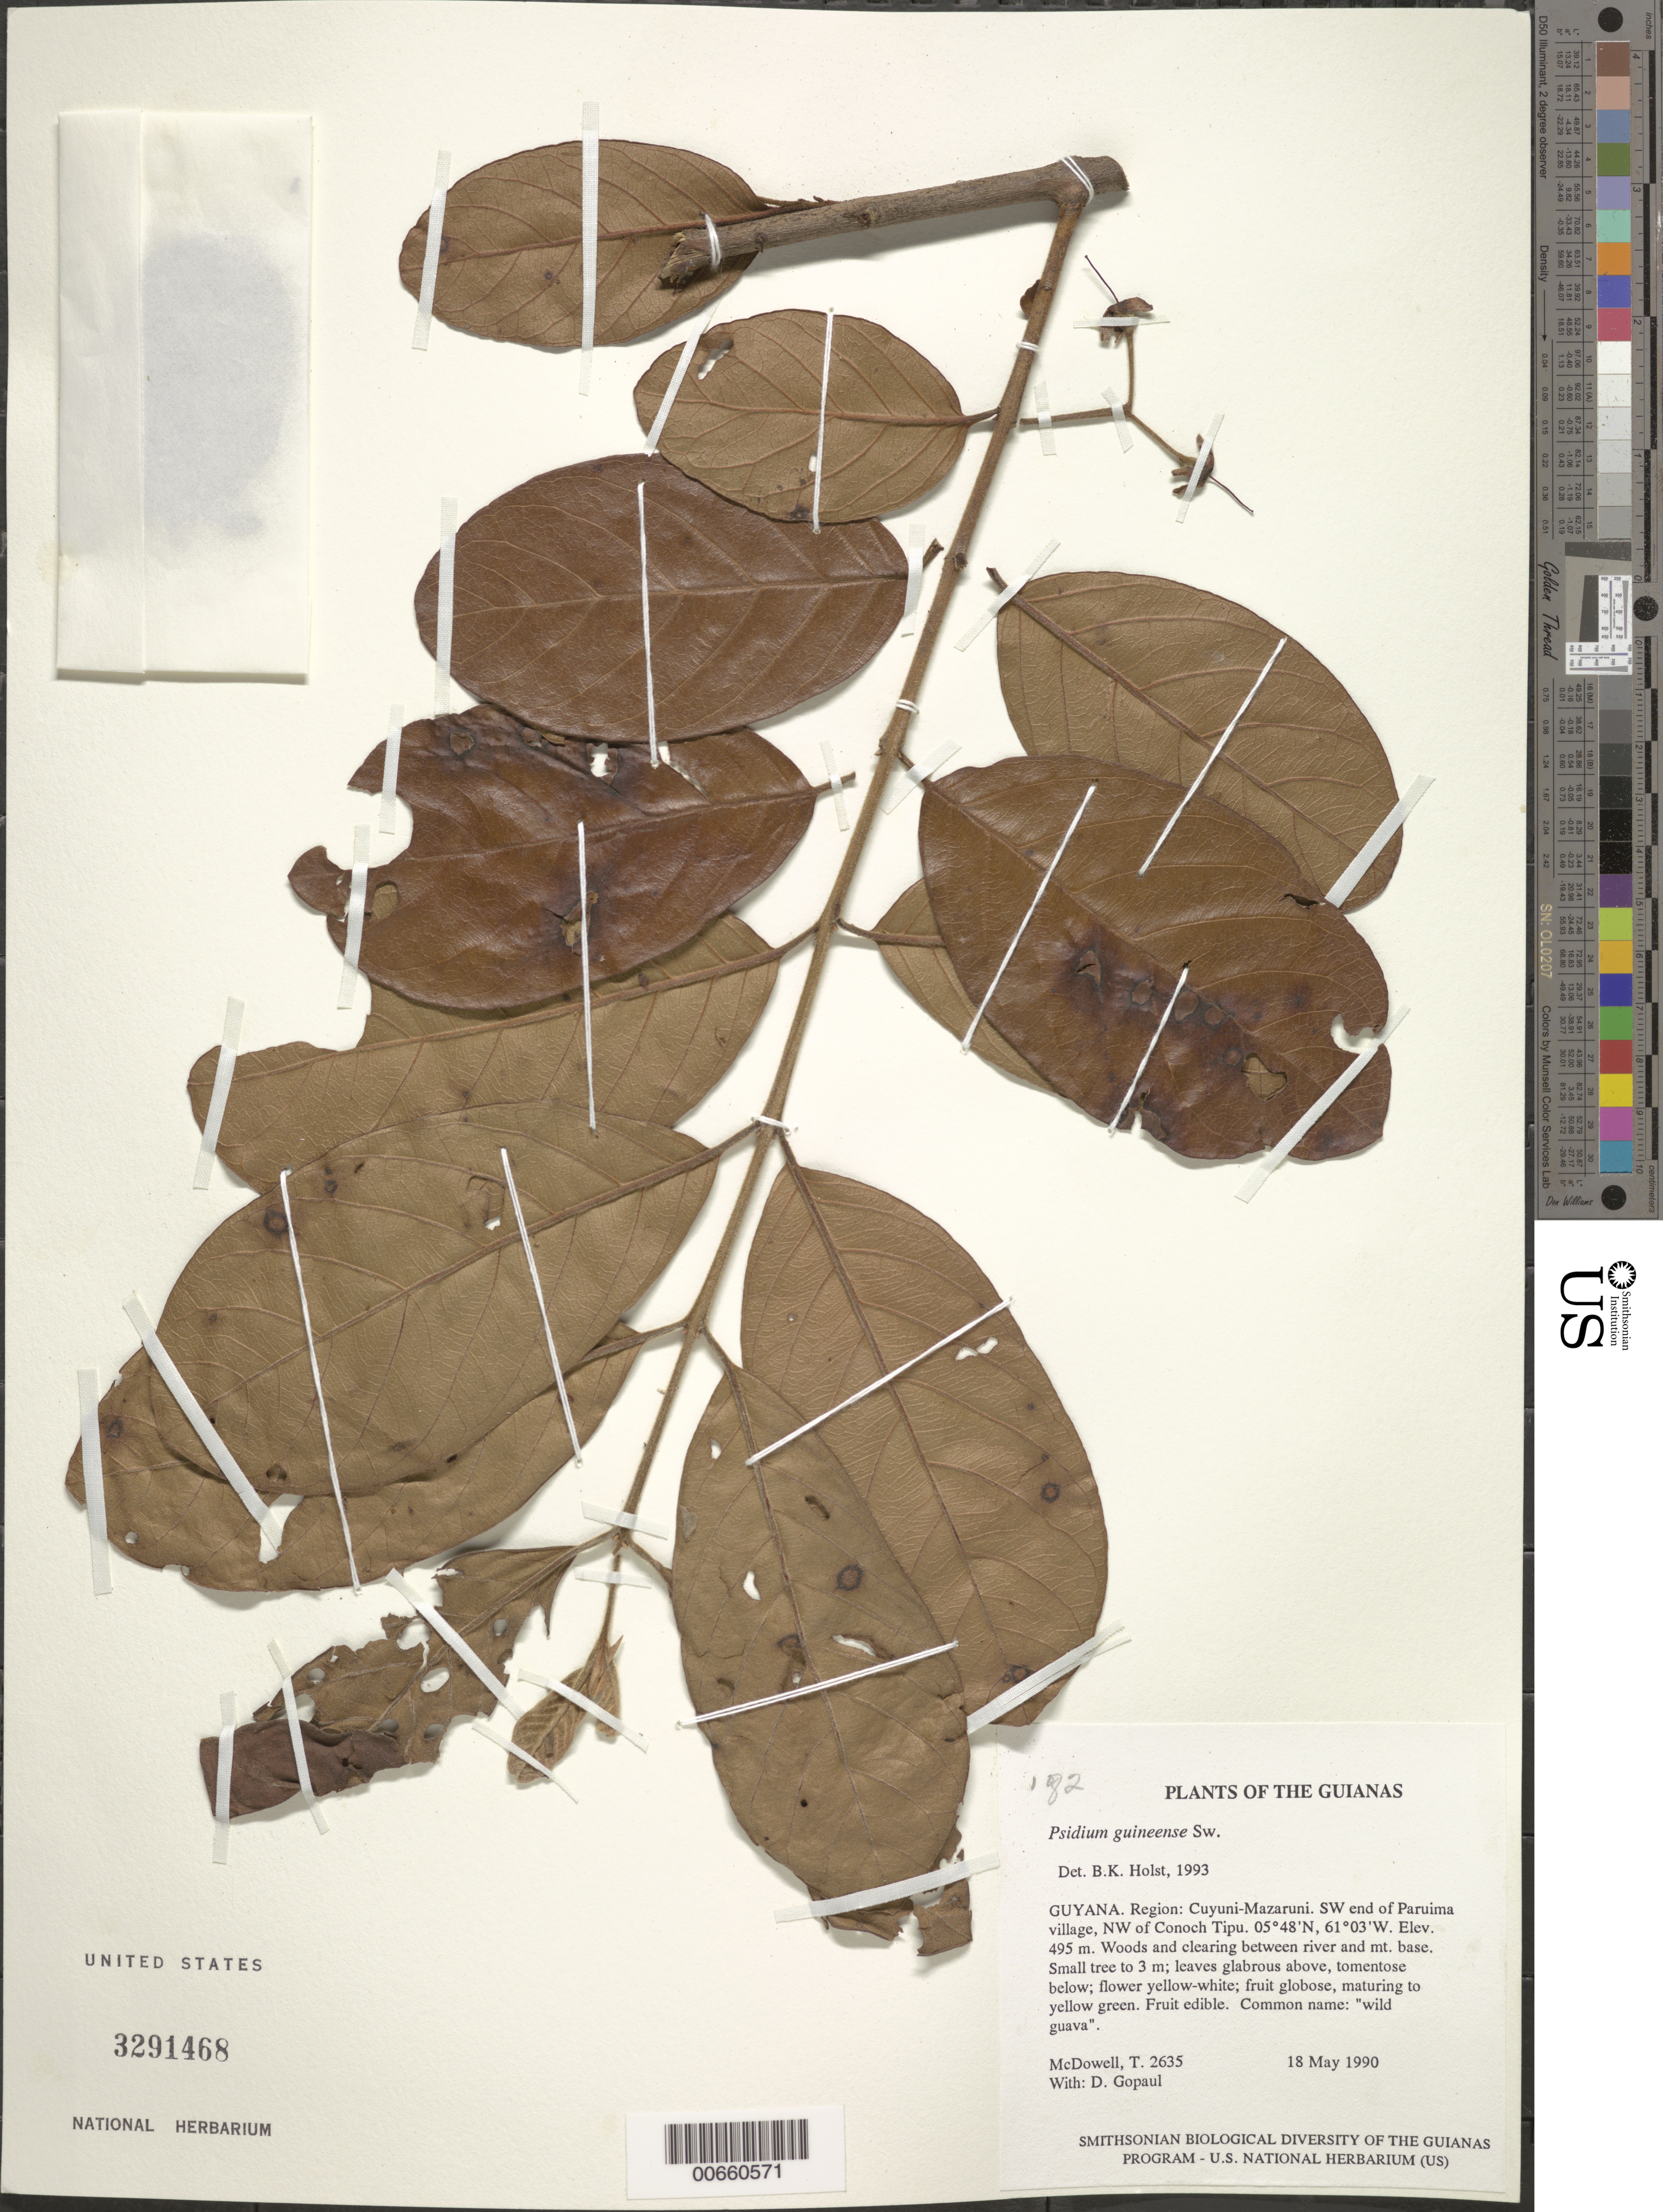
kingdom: Plantae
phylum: Tracheophyta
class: Magnoliopsida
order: Myrtales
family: Myrtaceae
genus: Psidium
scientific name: Psidium guineense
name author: Sw.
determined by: Holst, Bruce K.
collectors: T. McDowell & D. Gopaul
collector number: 2635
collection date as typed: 18 May 1990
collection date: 1990-05-18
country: Guyana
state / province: Cuyuni-Mazaruni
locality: SW end of Paruima village, NW of Conoch Tipu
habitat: Woods and clearing between river and mountain base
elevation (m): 495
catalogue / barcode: US 3291468